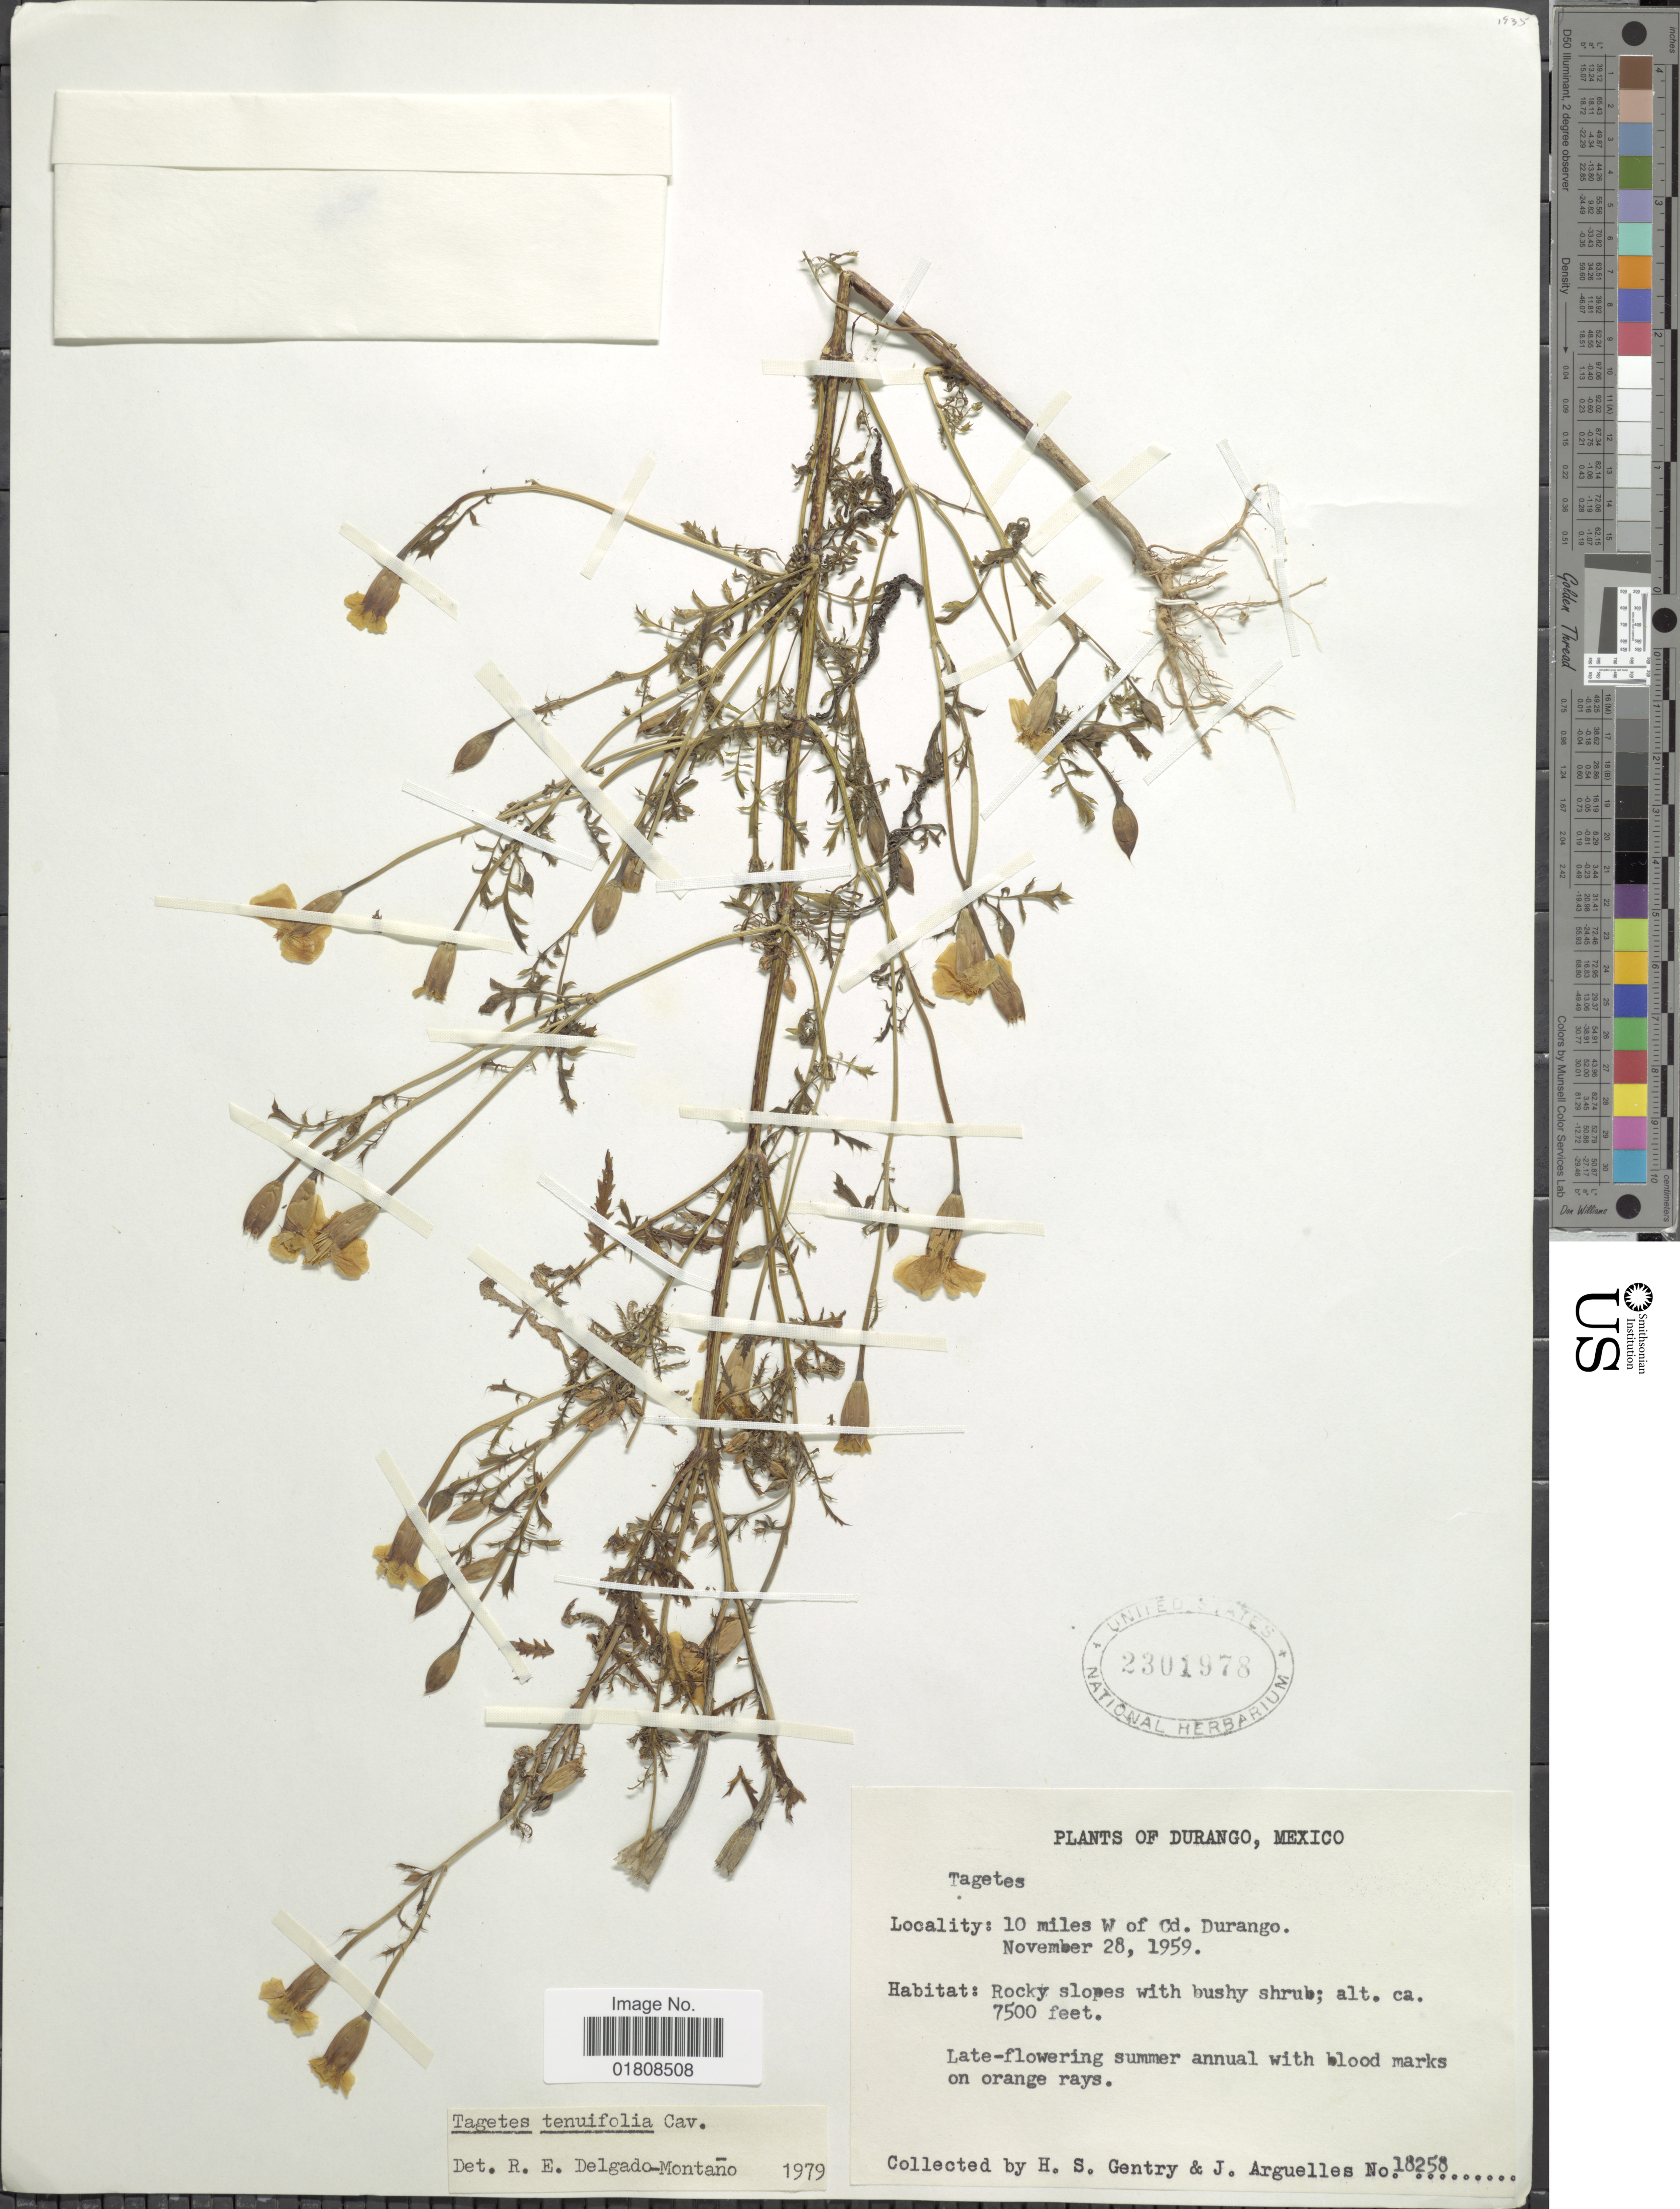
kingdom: Plantae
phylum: Tracheophyta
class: Magnoliopsida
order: Asterales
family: Asteraceae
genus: Tagetes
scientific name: Tagetes tenuifolia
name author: Cav.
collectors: H. S. Gentry & J. Arguelles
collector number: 18528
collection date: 1959-11-28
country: Mexico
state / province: Durango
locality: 10 miles W of Cd. Durango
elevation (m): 2286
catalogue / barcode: US 2301978